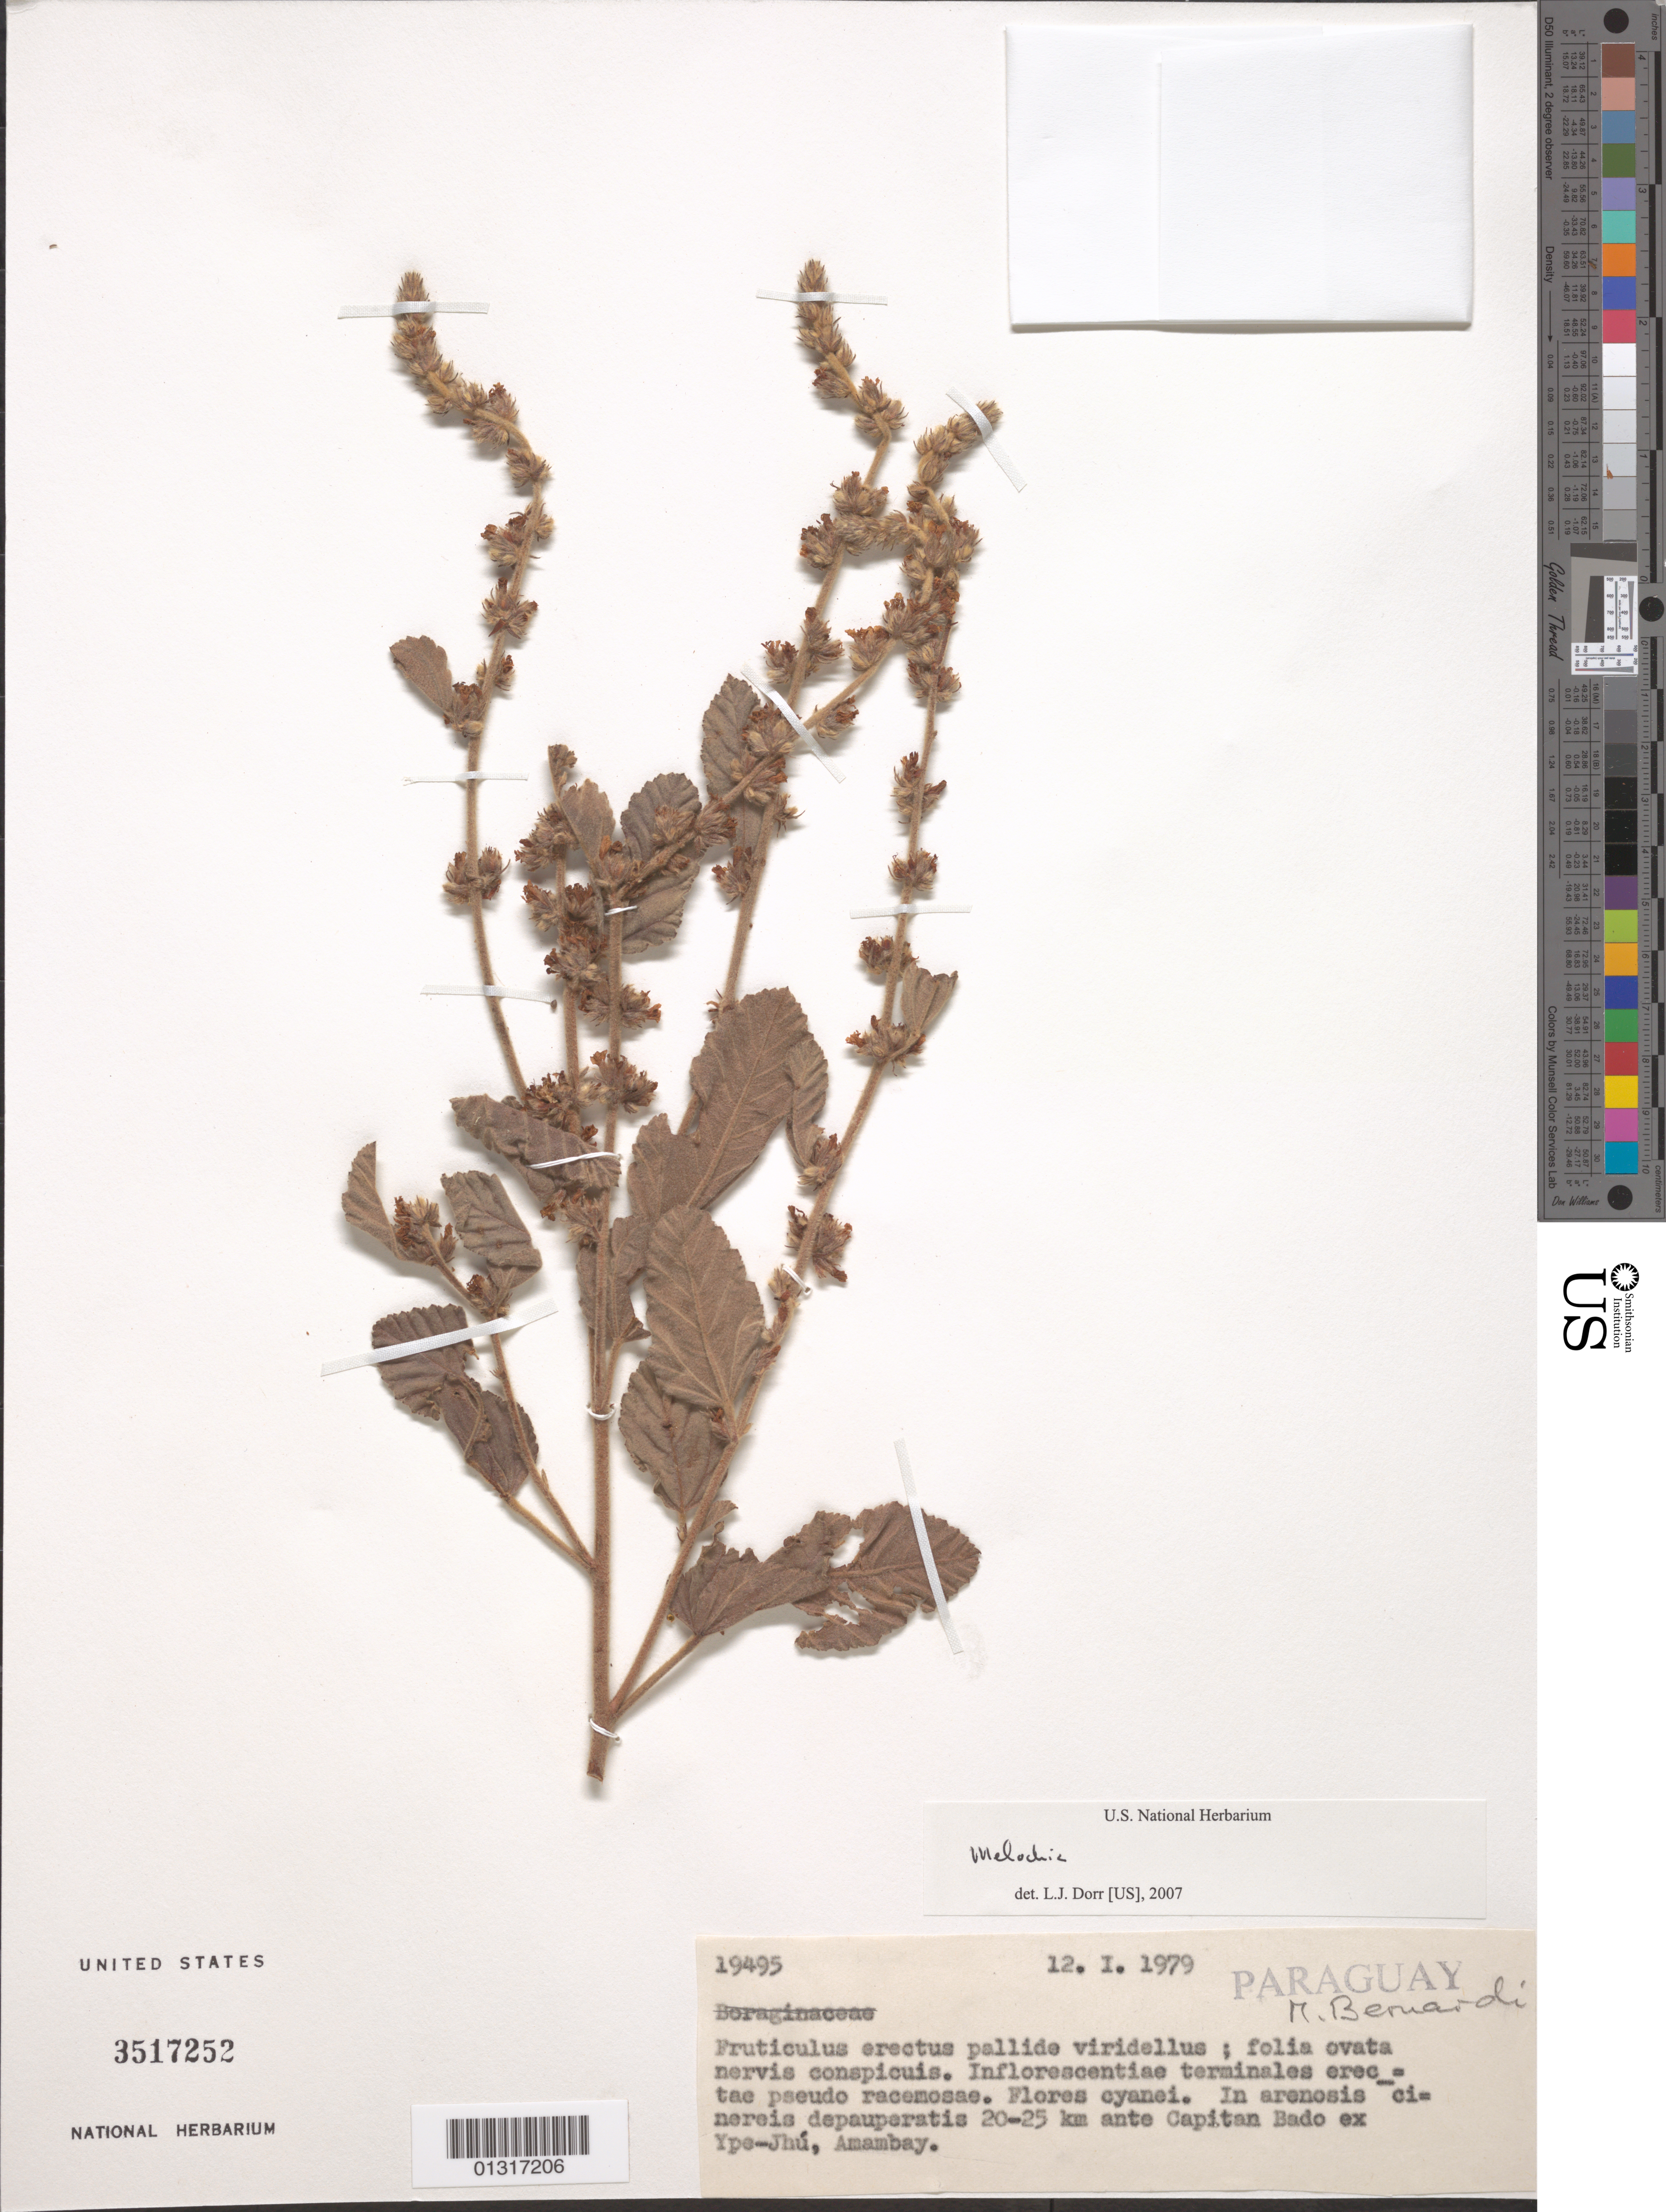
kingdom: Plantae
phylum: Tracheophyta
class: Magnoliopsida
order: Malvales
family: Malvaceae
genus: Melochia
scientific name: Melochia sp.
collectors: L. Bernardi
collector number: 19495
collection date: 1979-01-12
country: Paraguay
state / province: Amambay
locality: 20-25 km Ante Capitan Bado ex Ype-Jhu.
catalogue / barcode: US 3517252